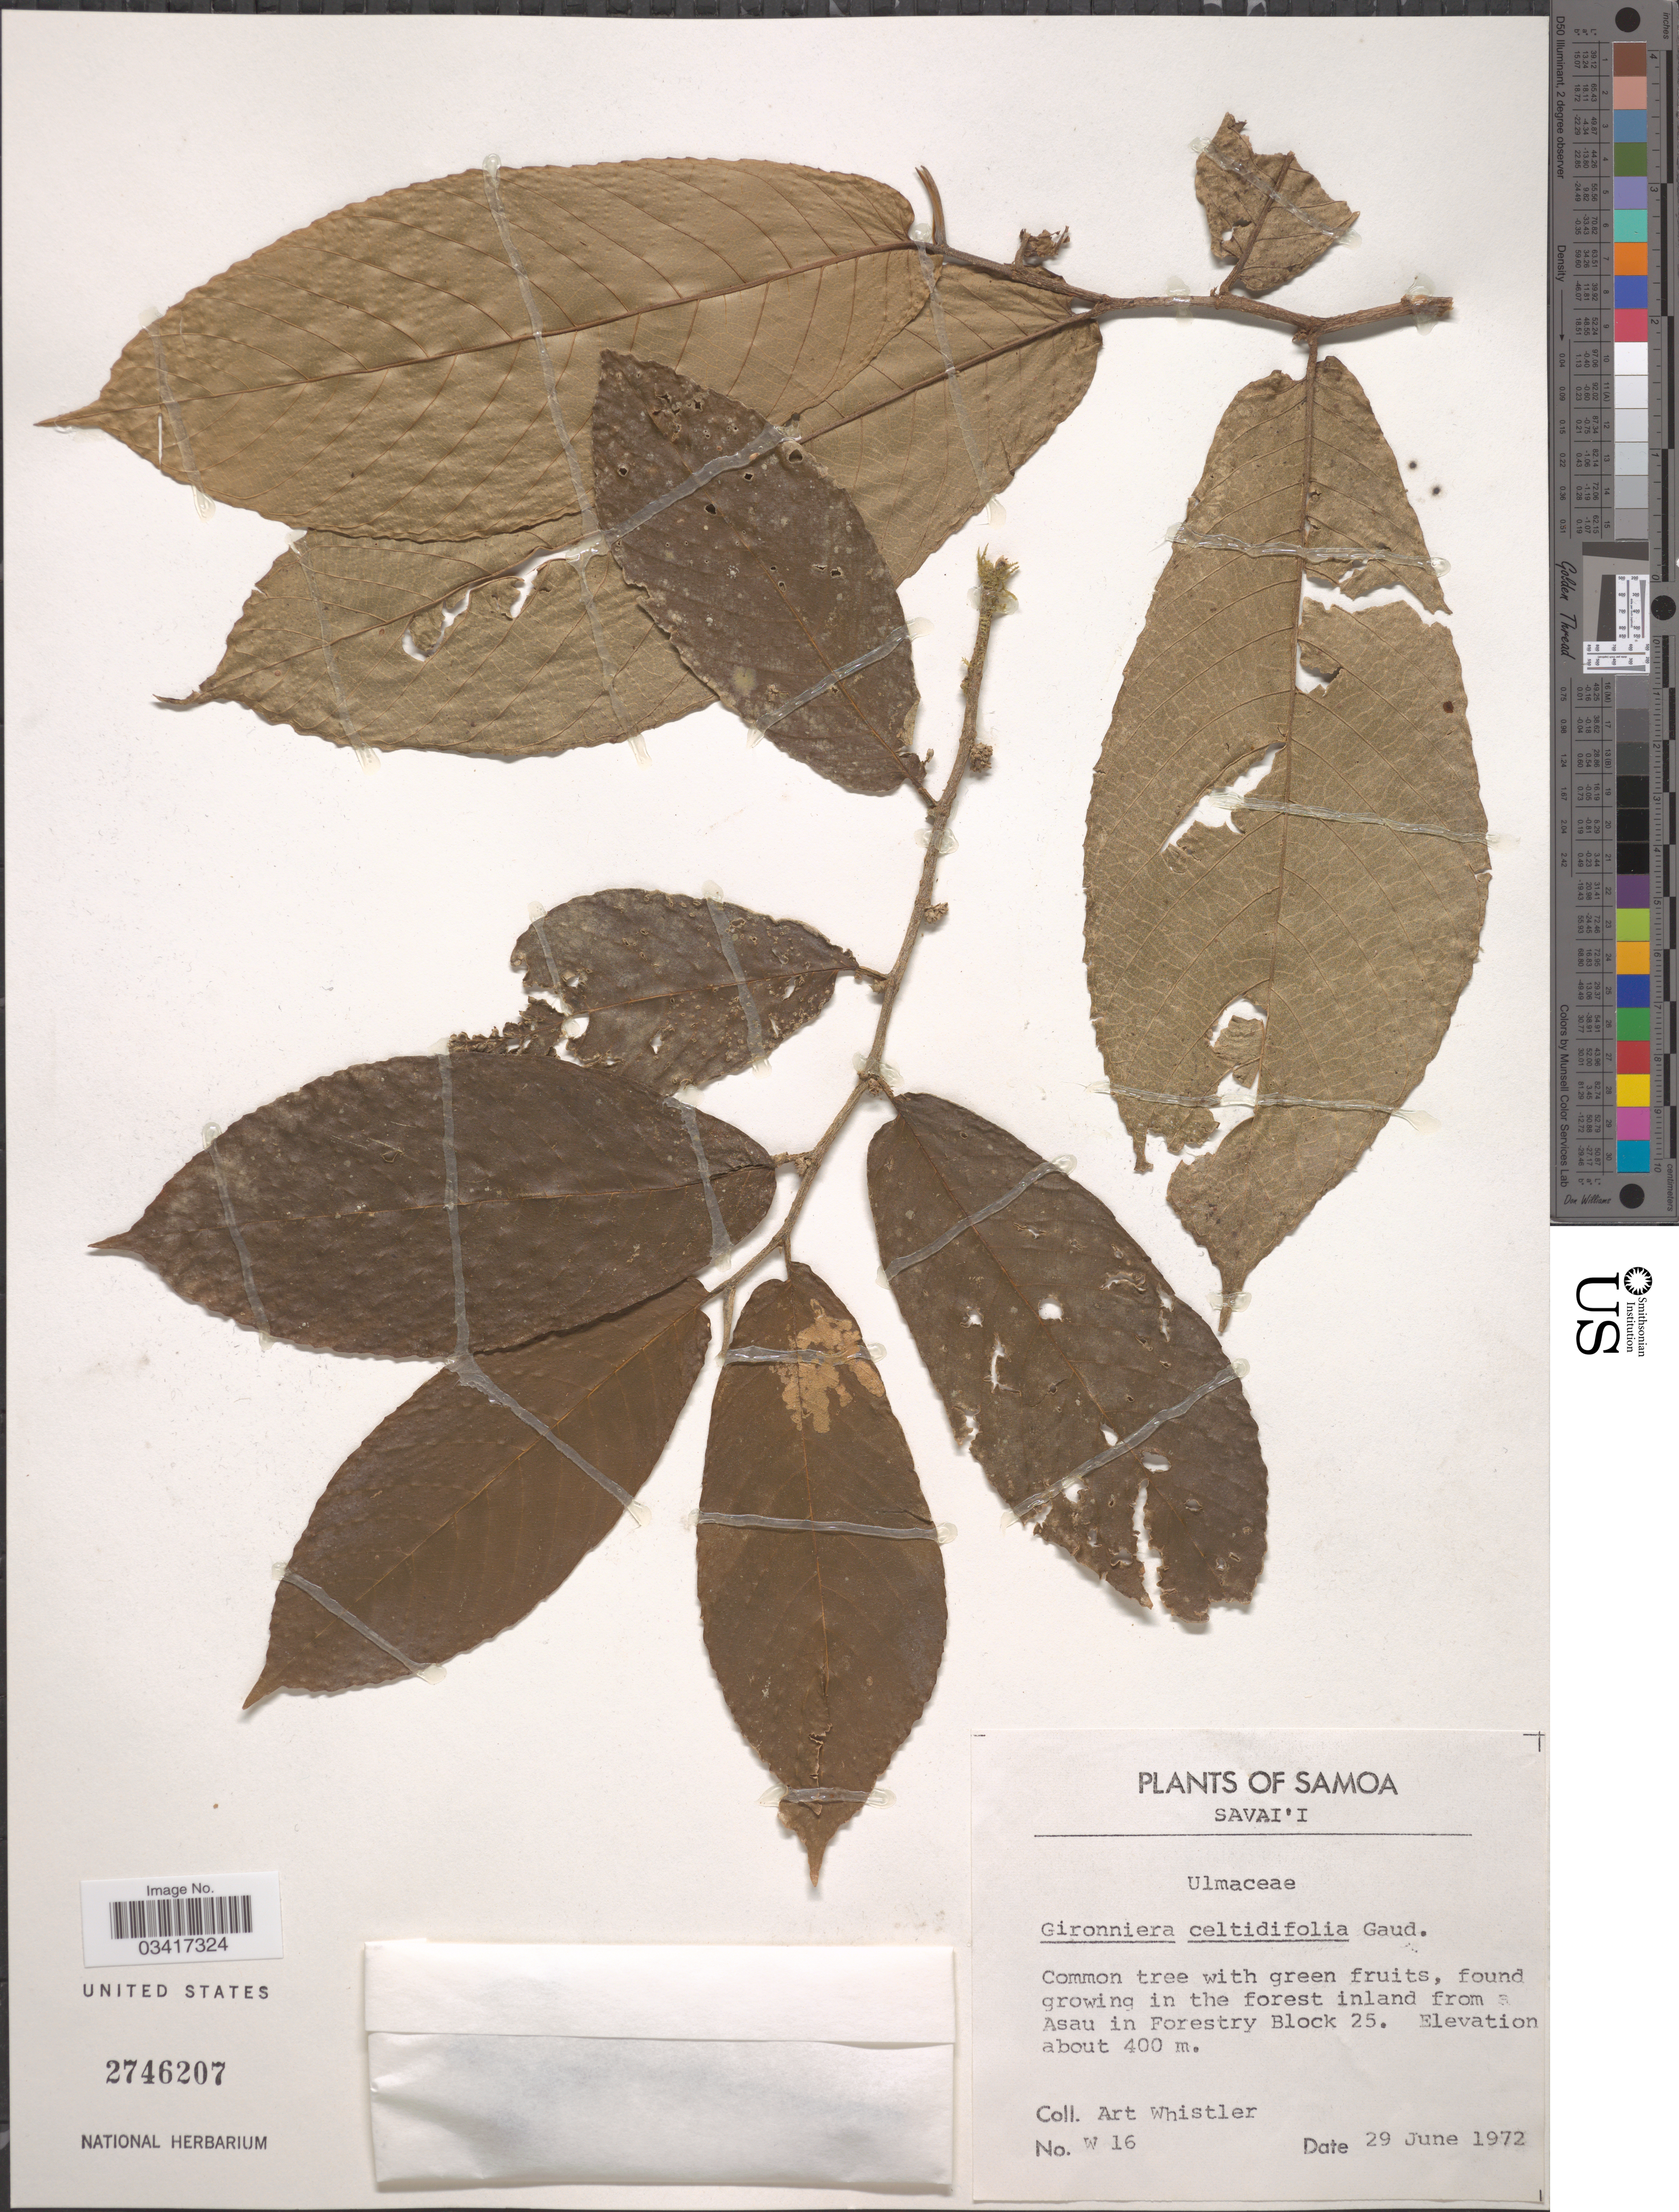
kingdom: Plantae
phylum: Tracheophyta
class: Magnoliopsida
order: Rosales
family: Cannabaceae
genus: Gironniera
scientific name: Gironniera celtidifolia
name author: Gaudich.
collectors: A. Whistler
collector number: W16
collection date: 1972-06-29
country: Samoa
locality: Savai'i. Found growing in the forest inland from Asau in Forestry Block 25.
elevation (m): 400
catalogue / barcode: US 2746207